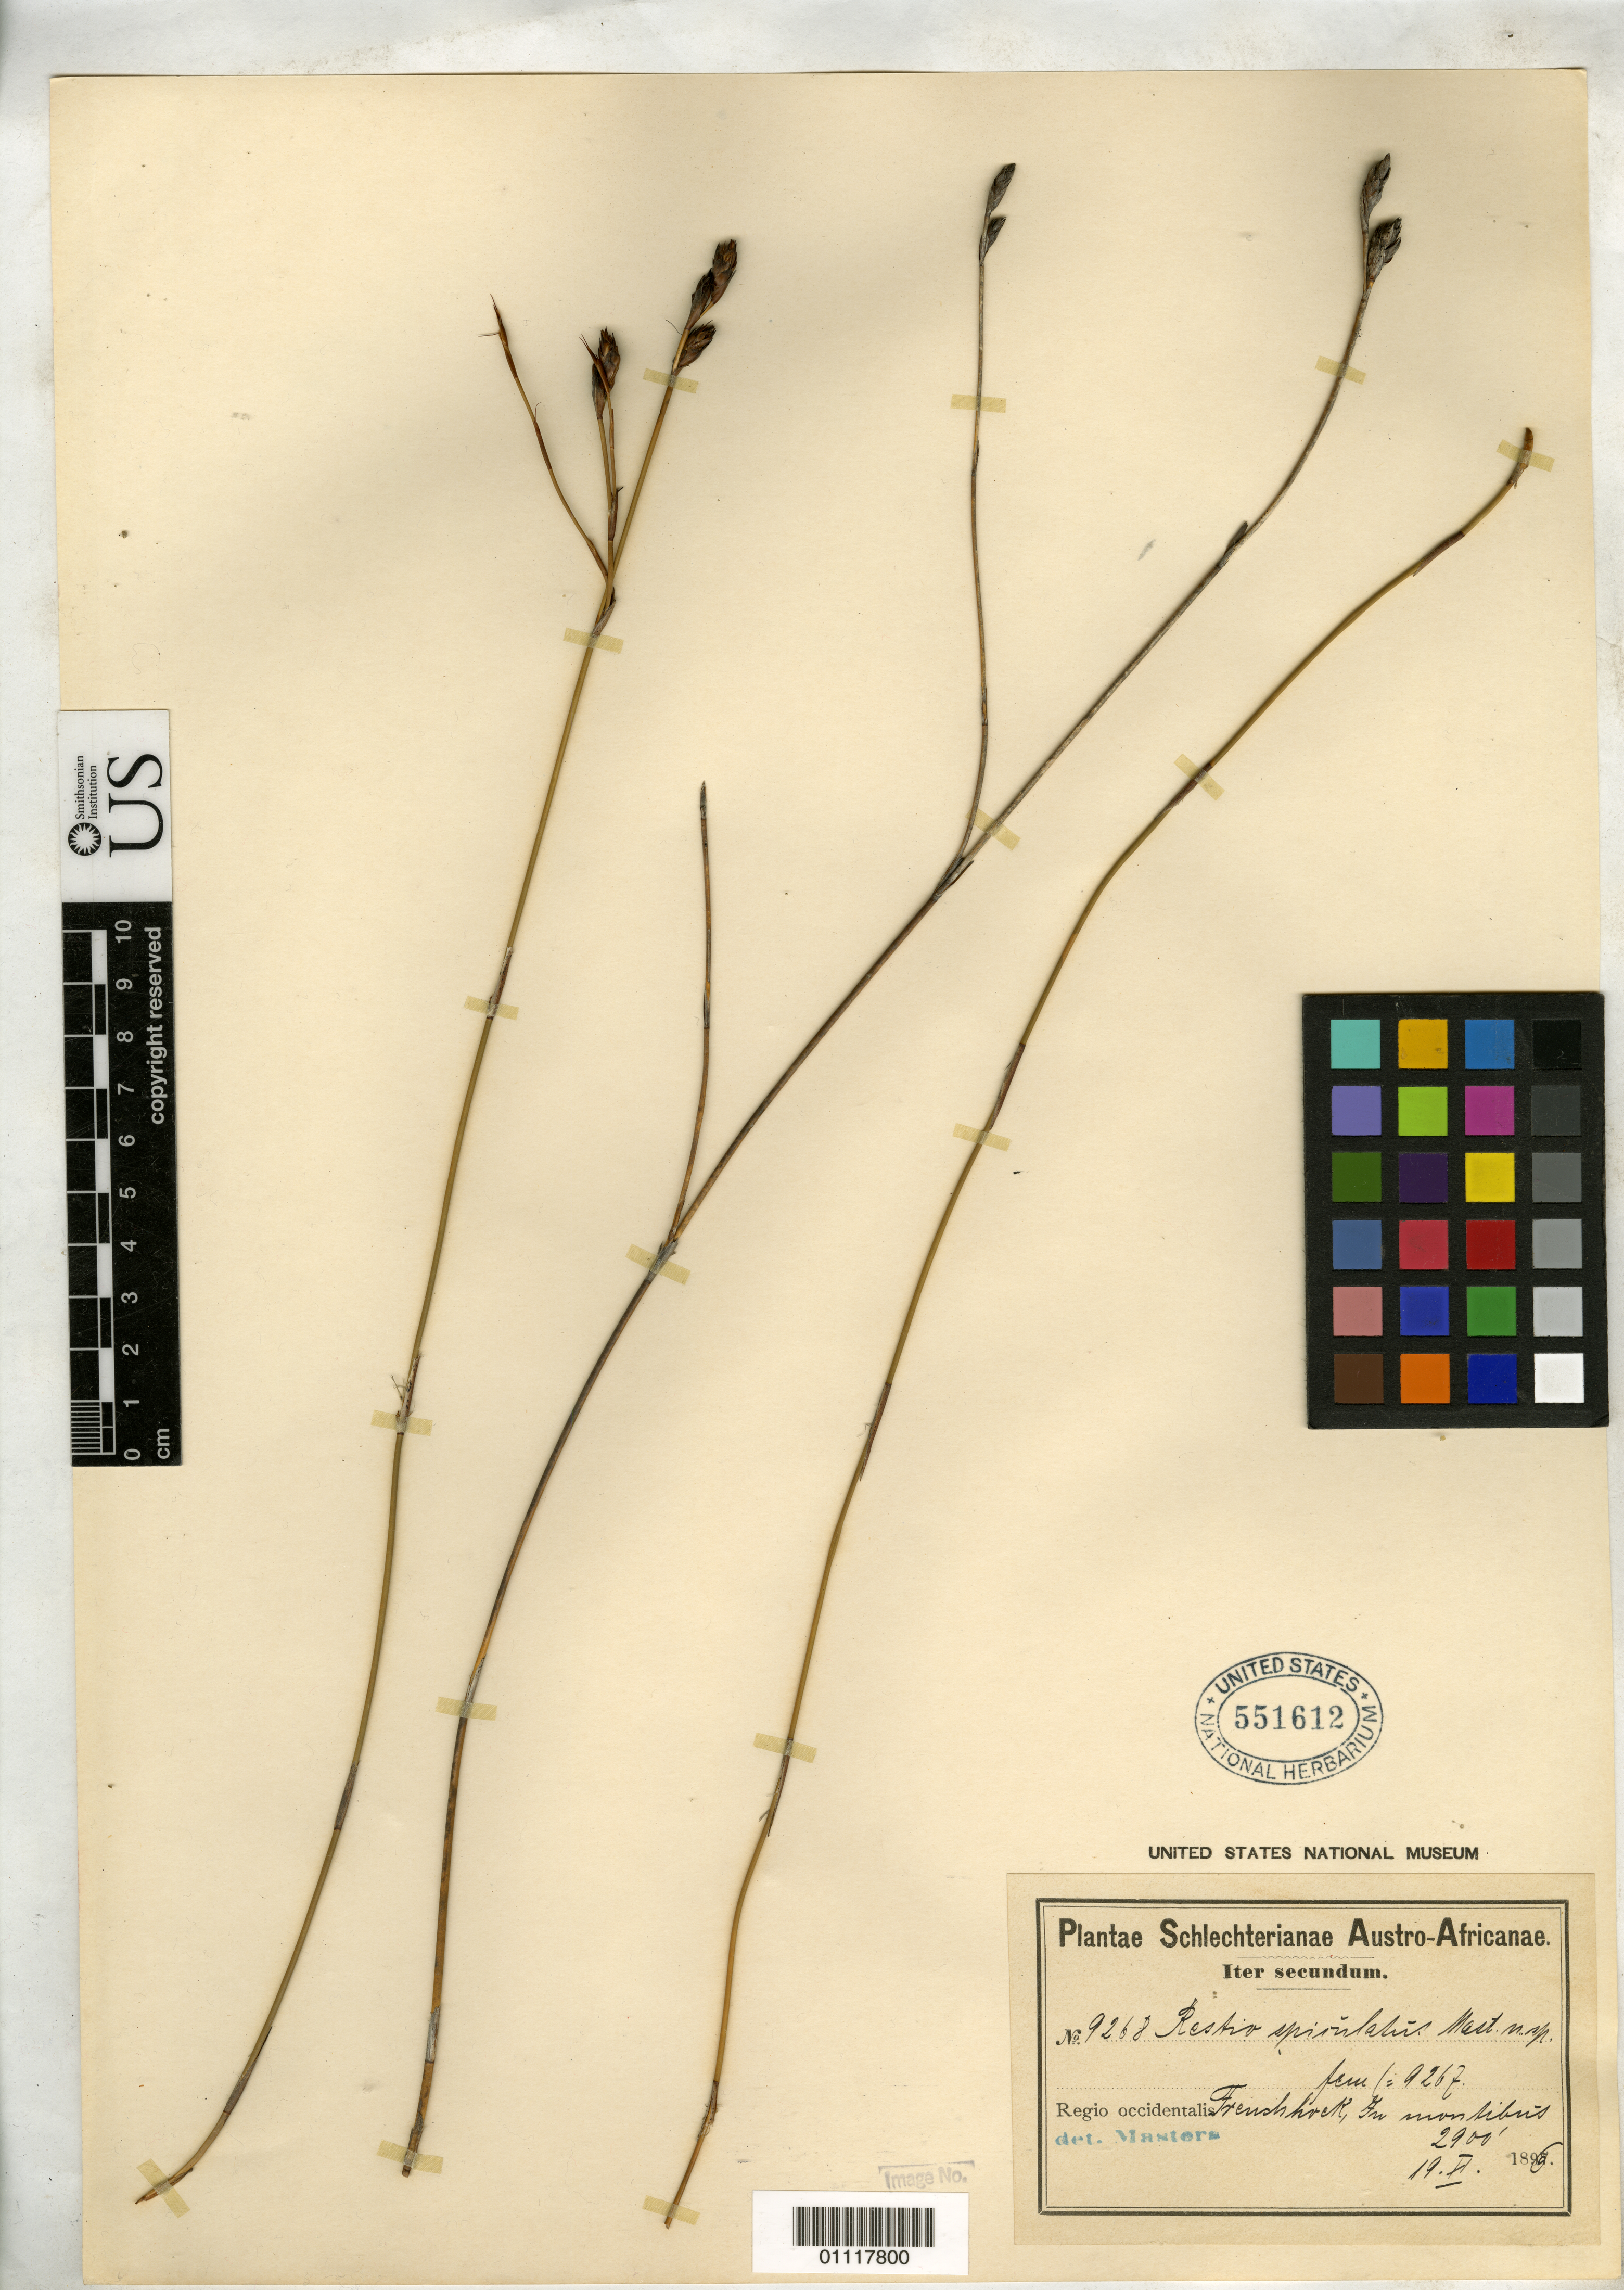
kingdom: Plantae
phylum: Tracheophyta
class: Liliopsida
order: Poales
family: Restionaceae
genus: Restio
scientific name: Restio spiculatus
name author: Mast.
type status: Syntype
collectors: F. R. R. Schlechter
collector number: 9268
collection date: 1896-11-19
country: South Africa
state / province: Western Cape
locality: Regio occidentalis, French Hoek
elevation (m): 884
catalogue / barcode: US 551612